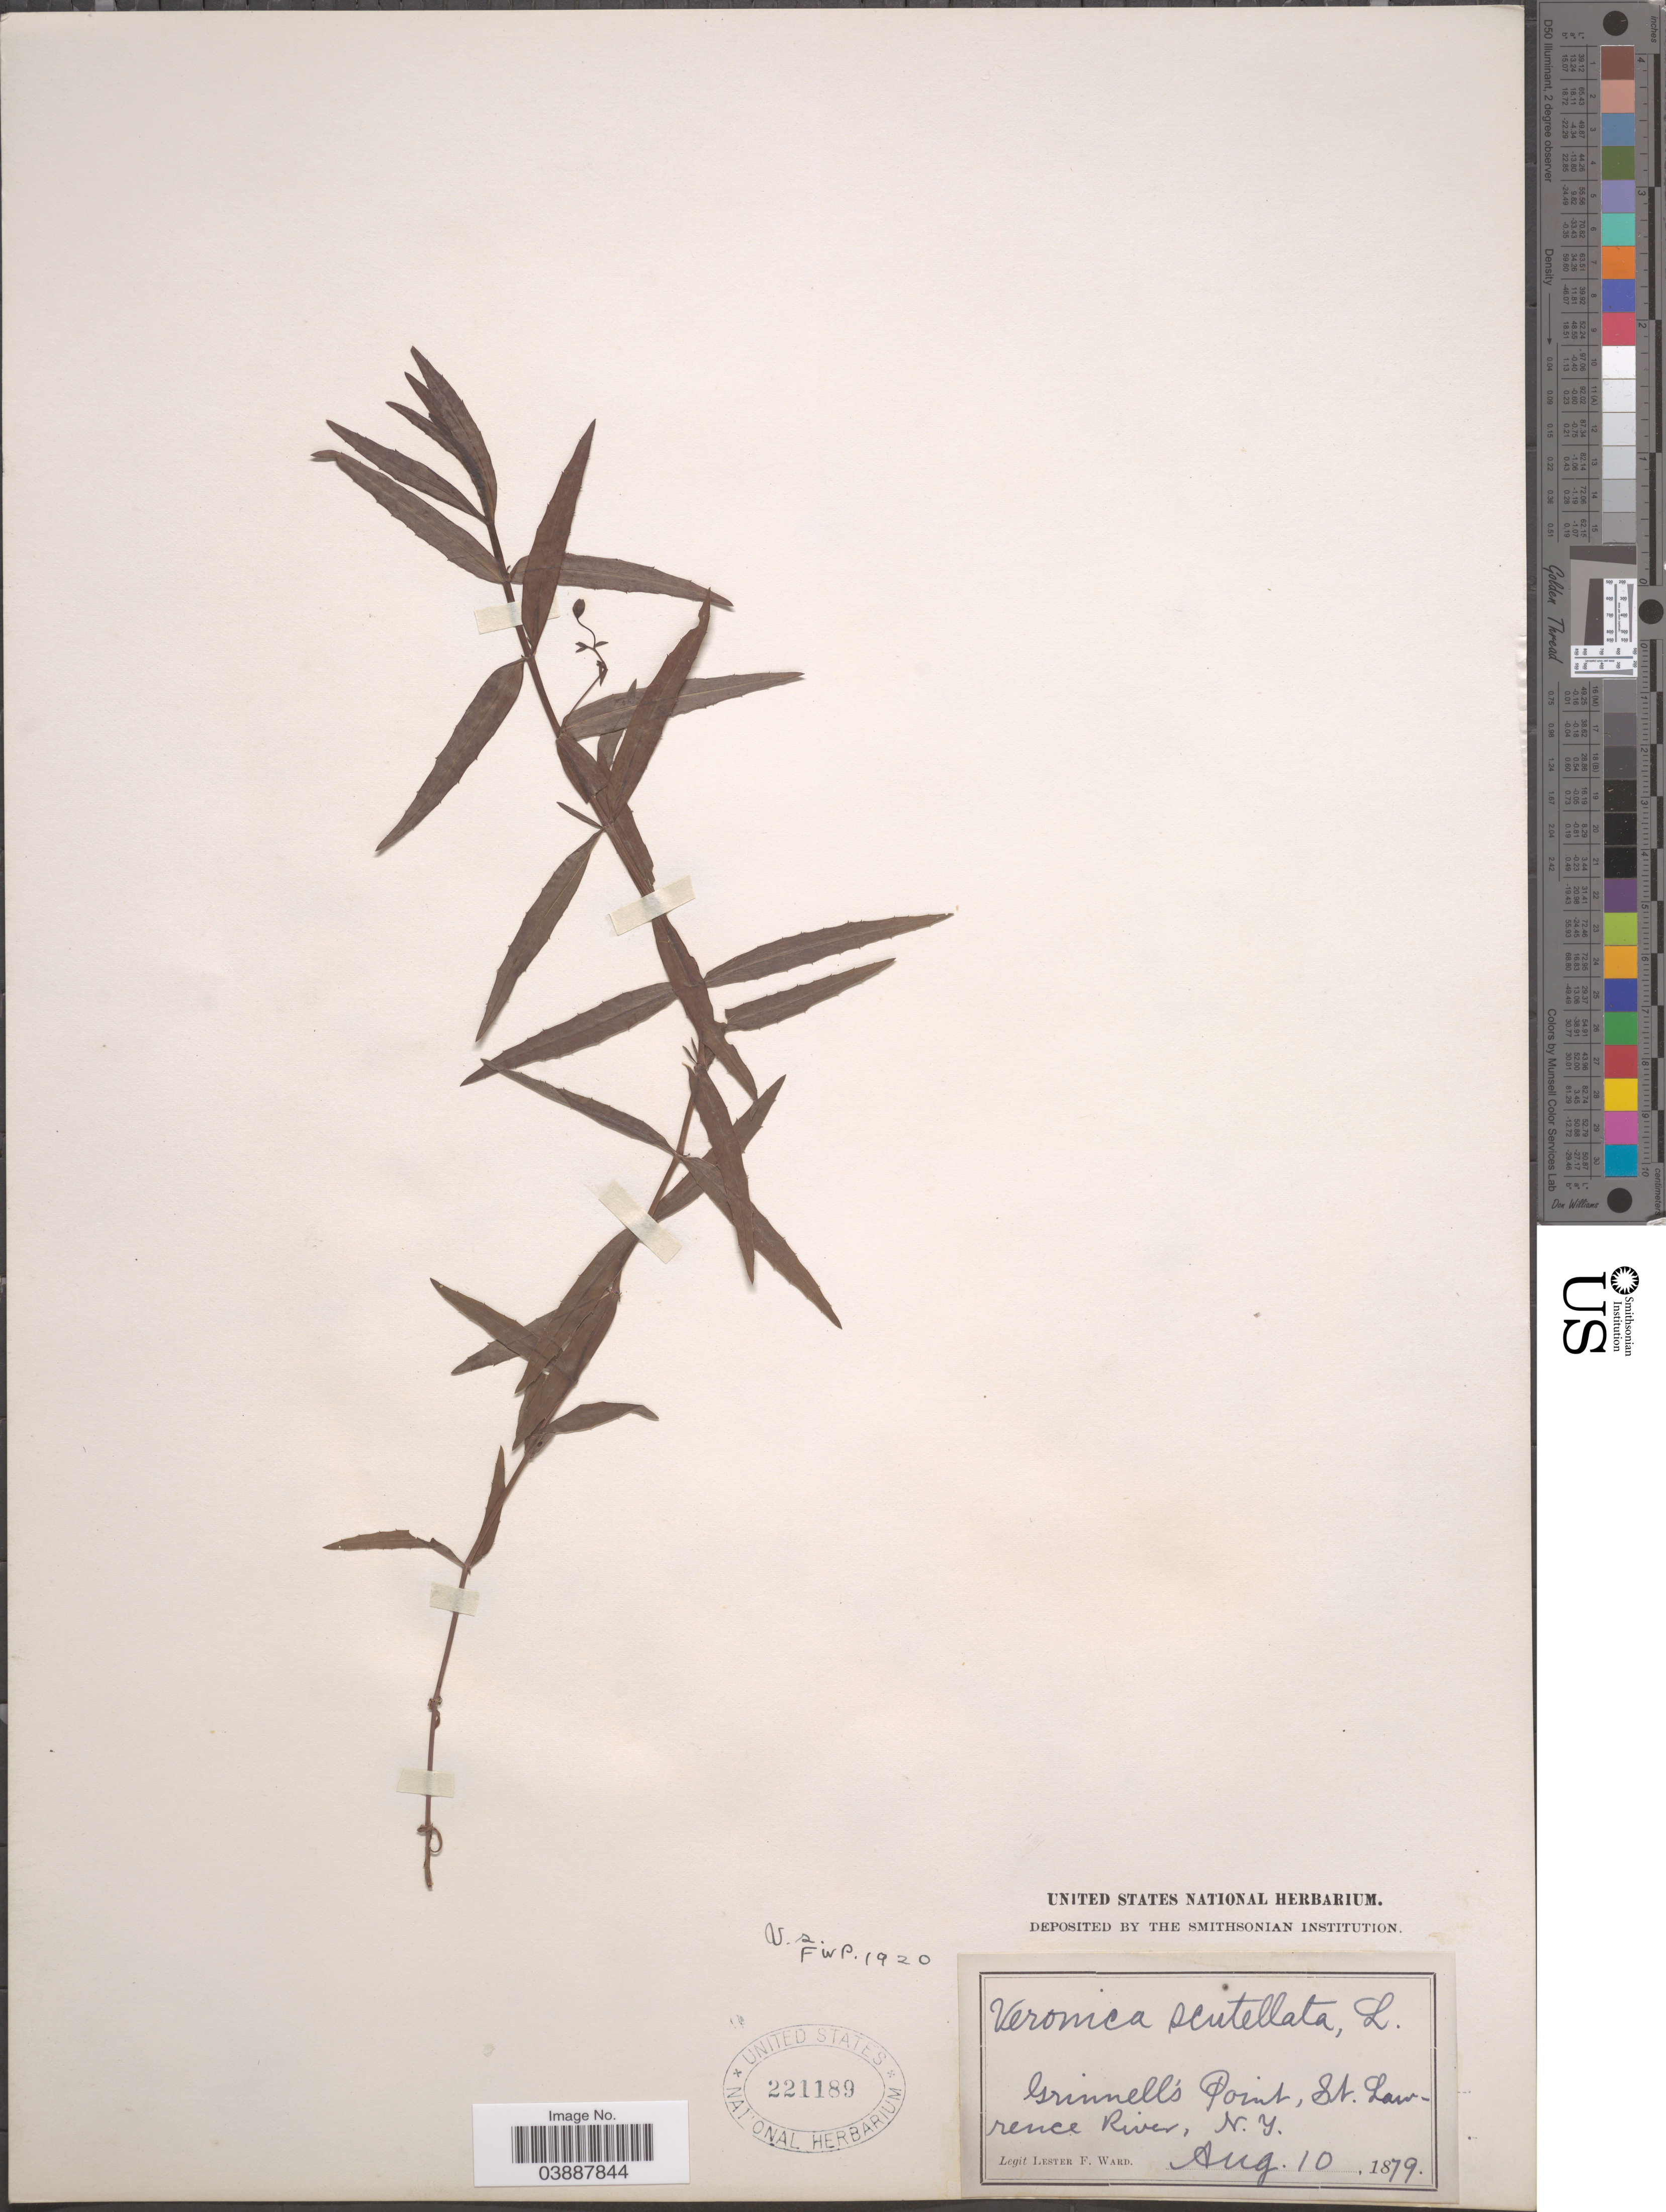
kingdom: Plantae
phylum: Tracheophyta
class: Magnoliopsida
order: Lamiales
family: Plantaginaceae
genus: Veronica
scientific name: Veronica scutellata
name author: L.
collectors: L. F. Ward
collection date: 1879-08-10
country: United States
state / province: New York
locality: Grinnell's Point, St. Lawrence River.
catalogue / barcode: US 221189